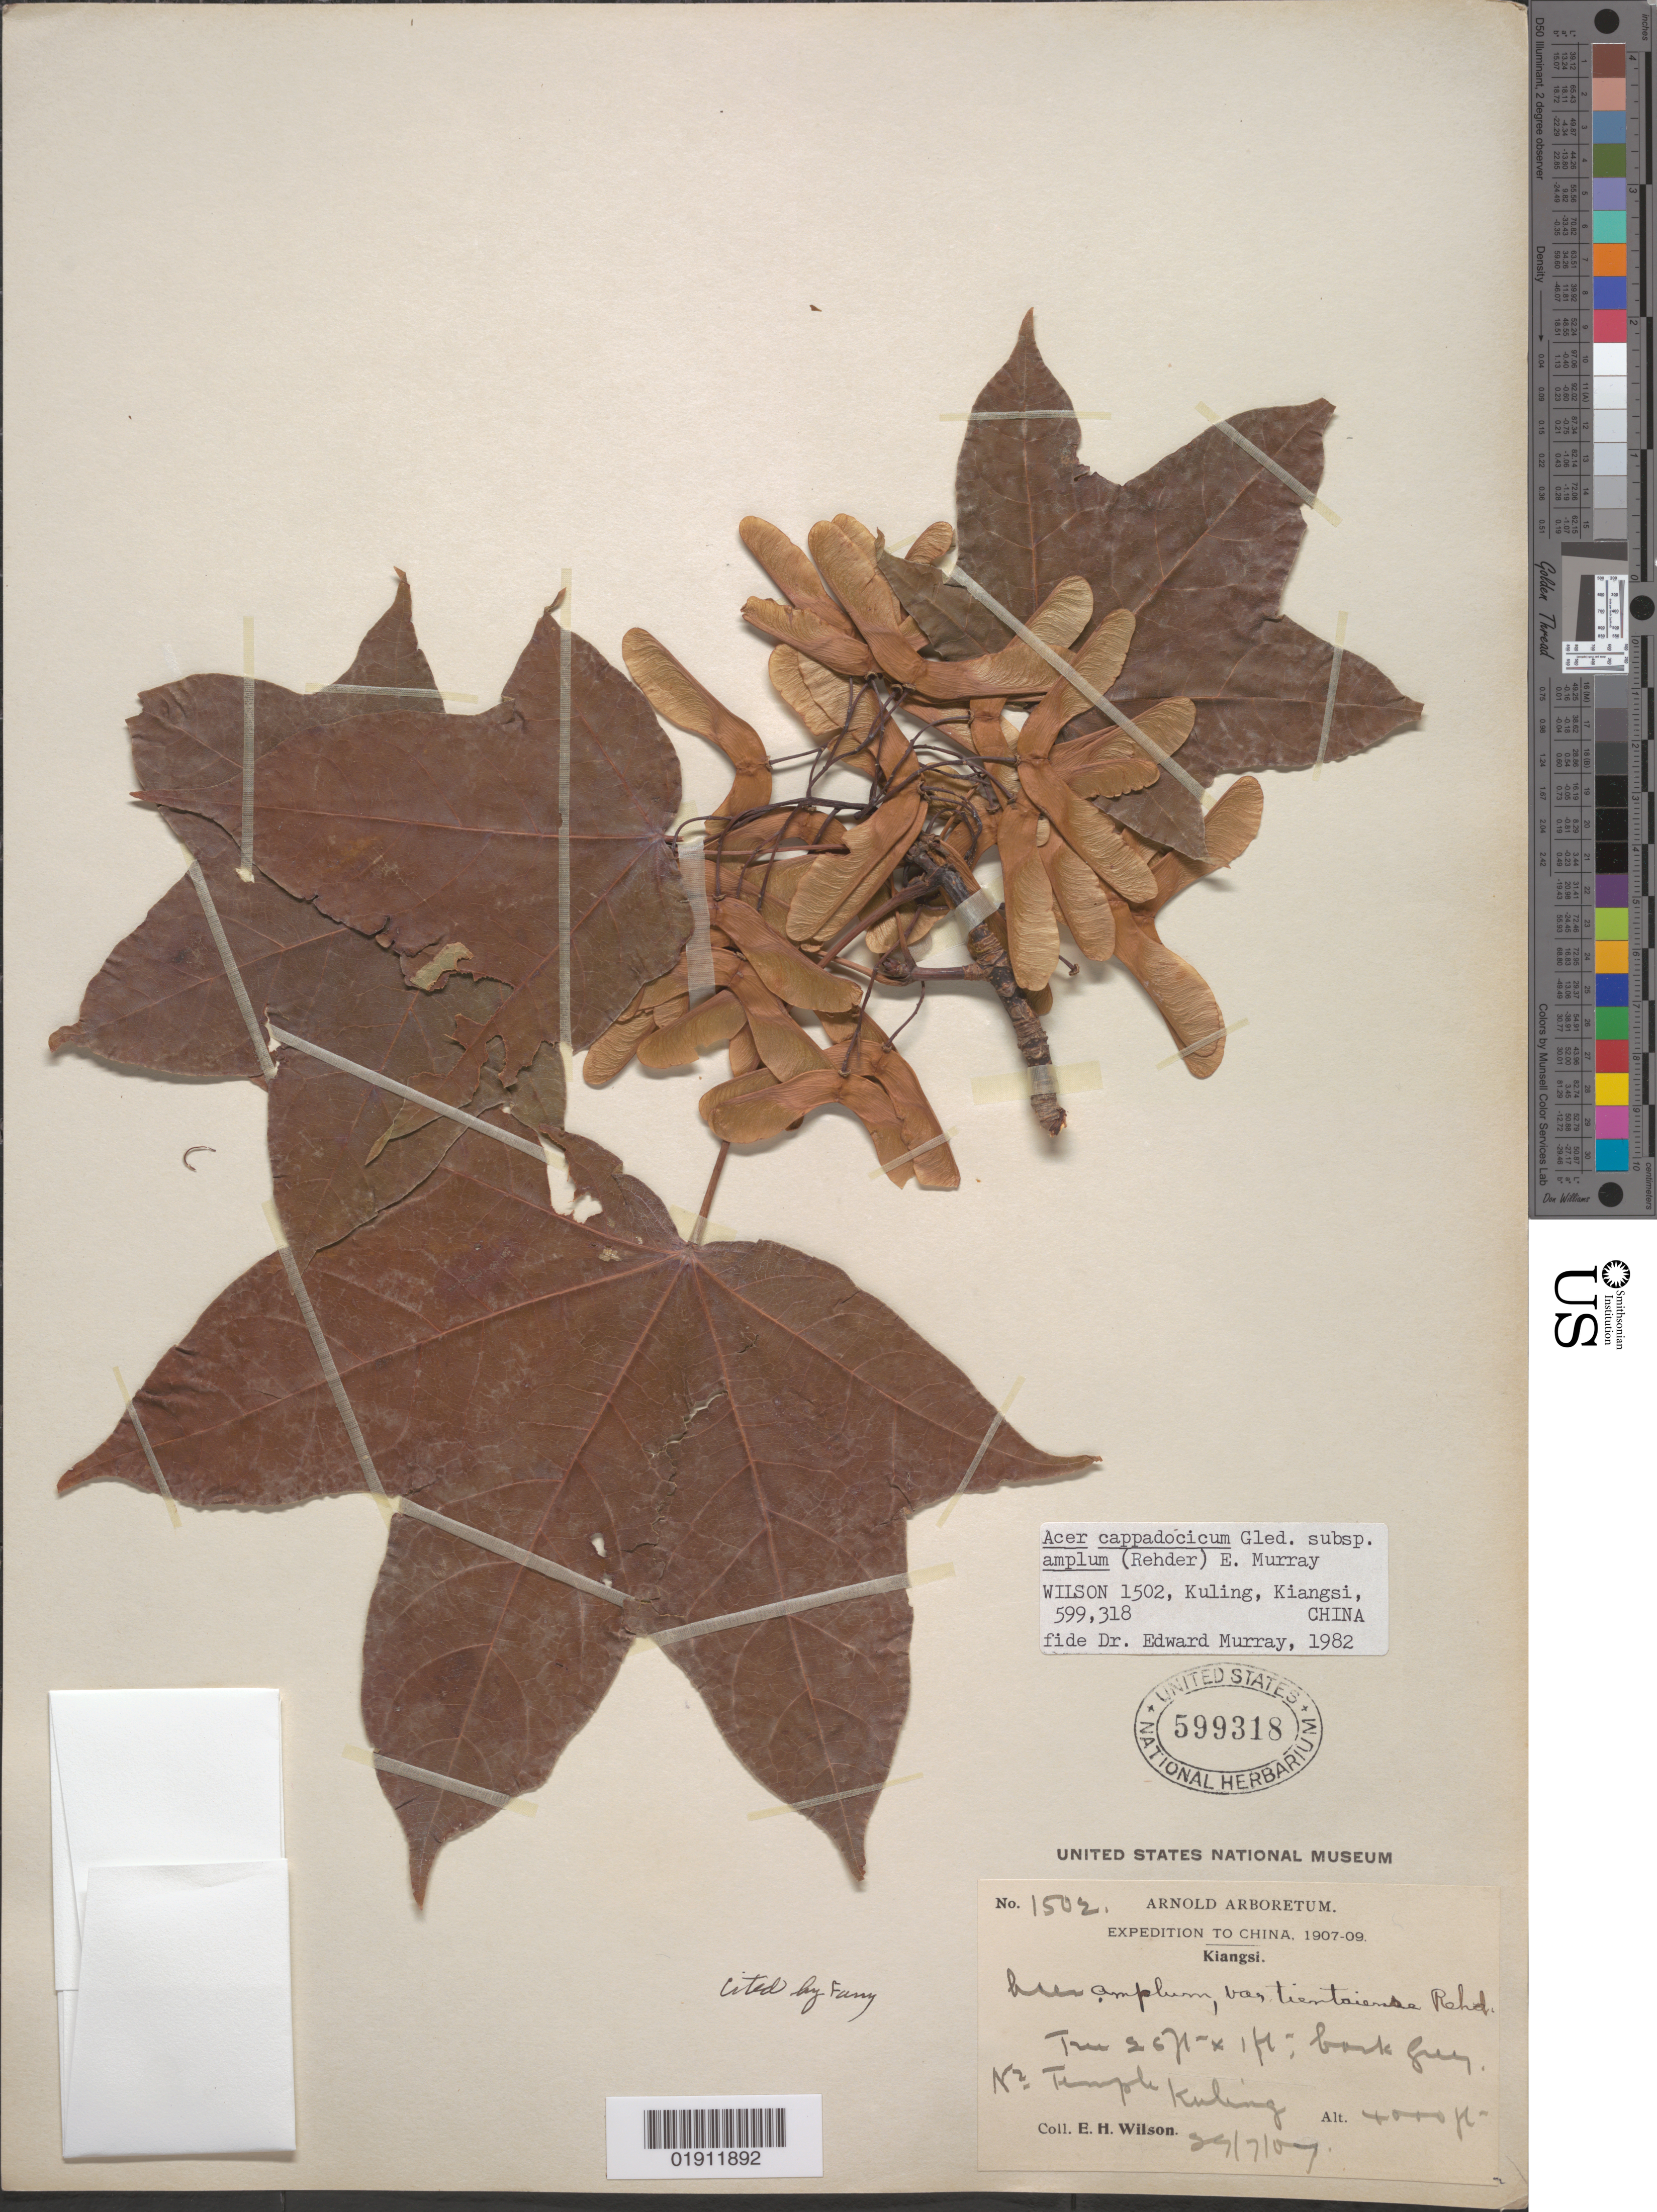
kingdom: Plantae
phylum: Tracheophyta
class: Magnoliopsida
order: Sapindales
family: Sapindaceae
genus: Acer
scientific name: Acer cappadocicum subsp. amplum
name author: (Rehder) A.E. Murray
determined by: Murray, Edward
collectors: E. H. Wilson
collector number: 1502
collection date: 1907-07-29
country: China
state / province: Jiangxi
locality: Kiangsi [Jiangxi], N2 Temple, Kuling [Lianxi]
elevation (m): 1219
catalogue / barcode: US 599318